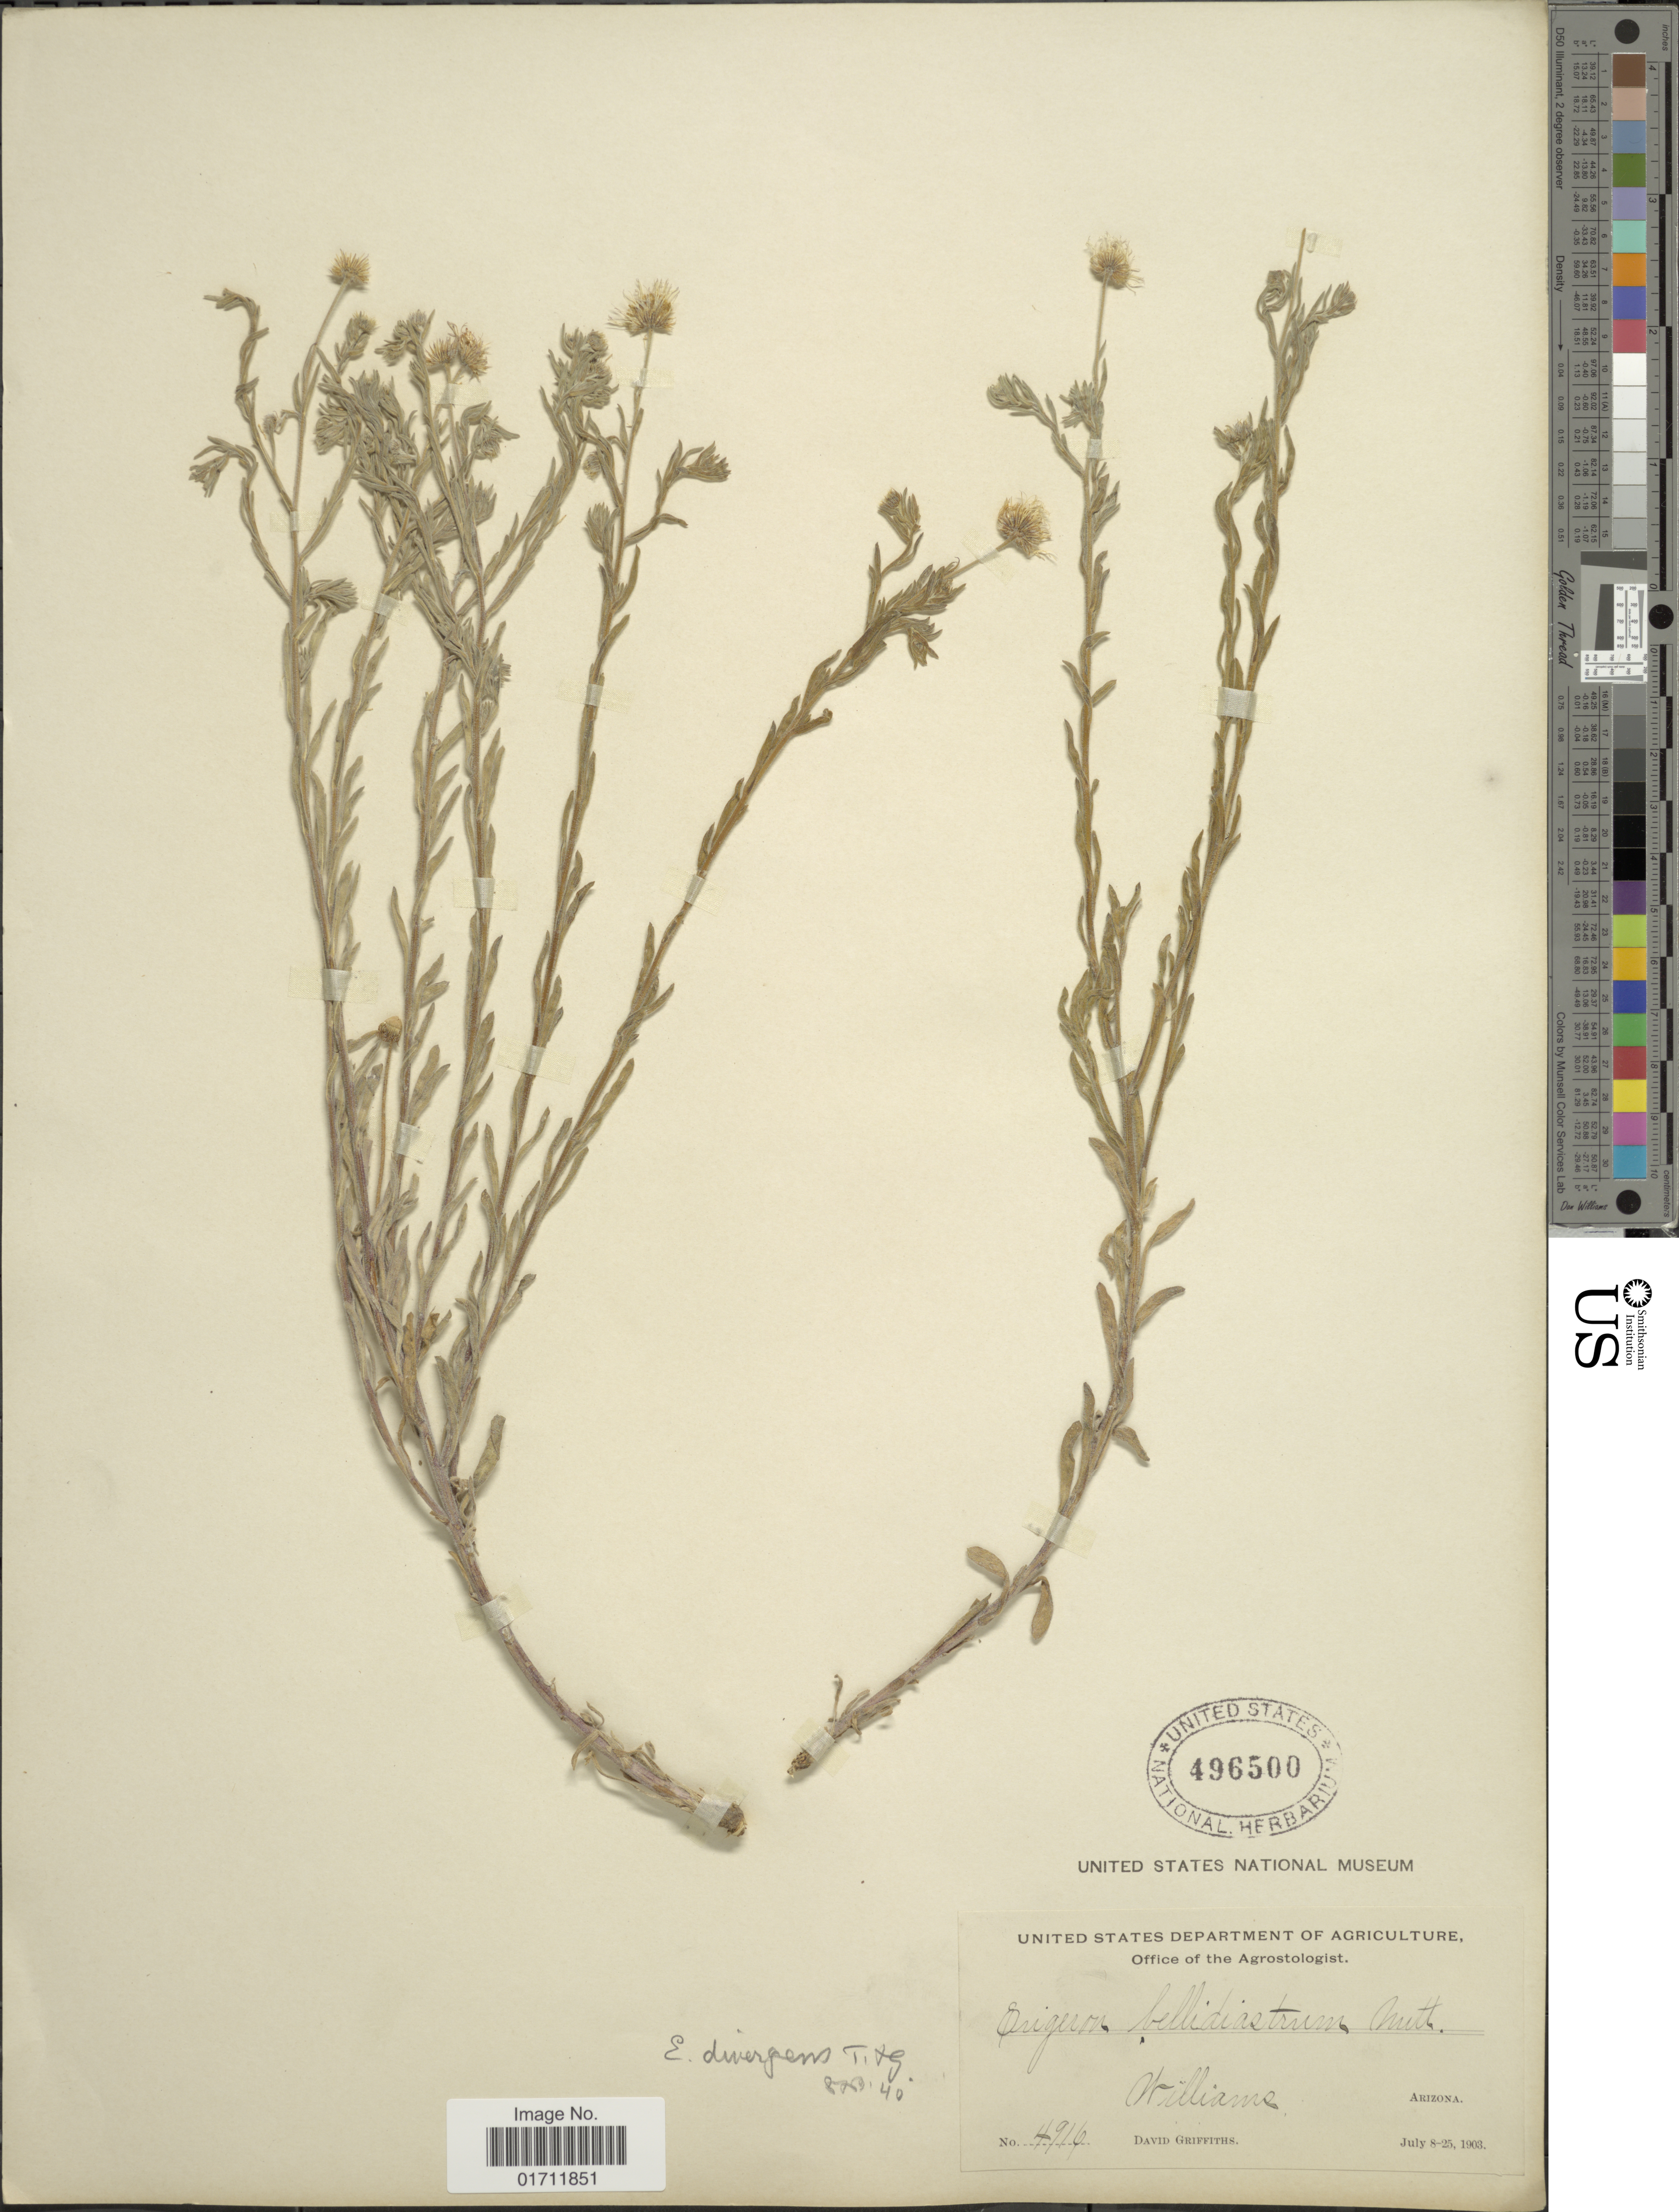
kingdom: Plantae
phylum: Tracheophyta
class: Magnoliopsida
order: Asterales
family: Asteraceae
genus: Erigeron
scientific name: Erigeron divergens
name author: Torr. & A. Gray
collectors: D. Griffiths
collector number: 4916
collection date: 1903-07-08/1903-09-25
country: United States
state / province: Arizona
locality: Williams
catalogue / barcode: US 496500